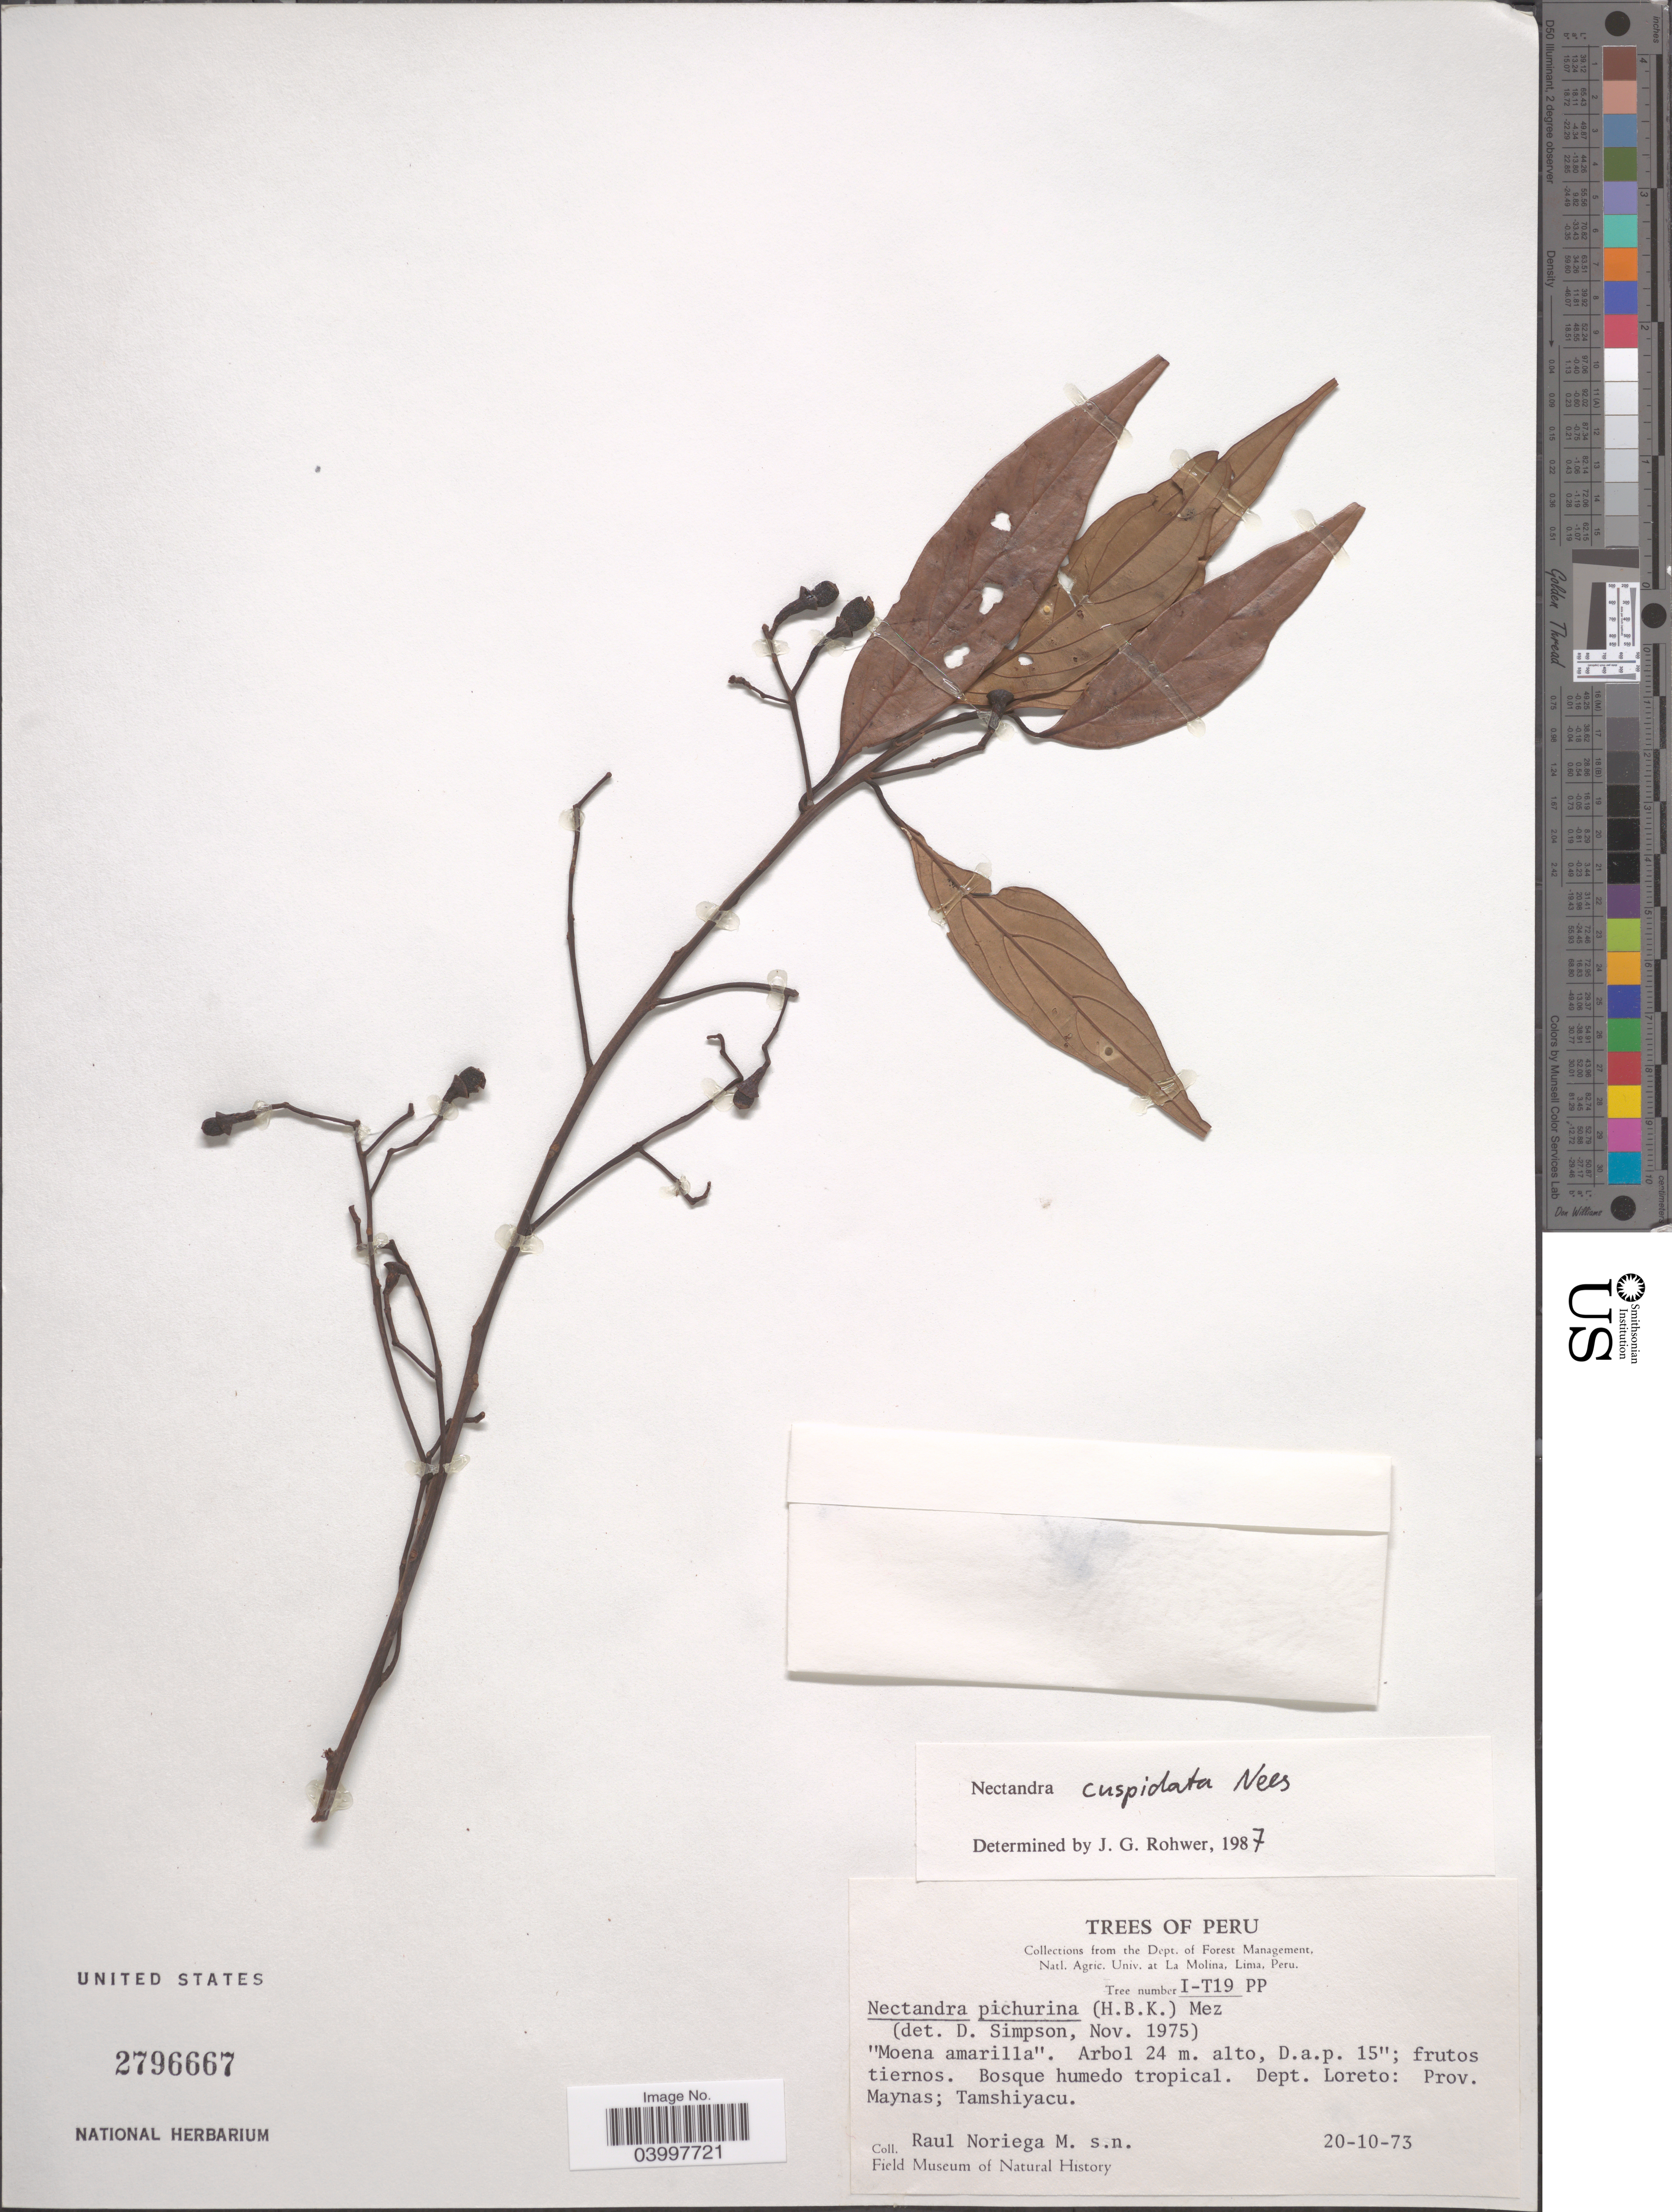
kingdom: Plantae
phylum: Tracheophyta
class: Magnoliopsida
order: Laurales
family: Lauraceae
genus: Nectandra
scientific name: Nectandra cuspidata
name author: Nees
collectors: R. Noriega M.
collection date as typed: Transcribed d/m/y: 20/10/73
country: Peru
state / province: Loreto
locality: Dept. Loreto: Prov. Maynas; Tamshiyacu.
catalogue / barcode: US 2796667